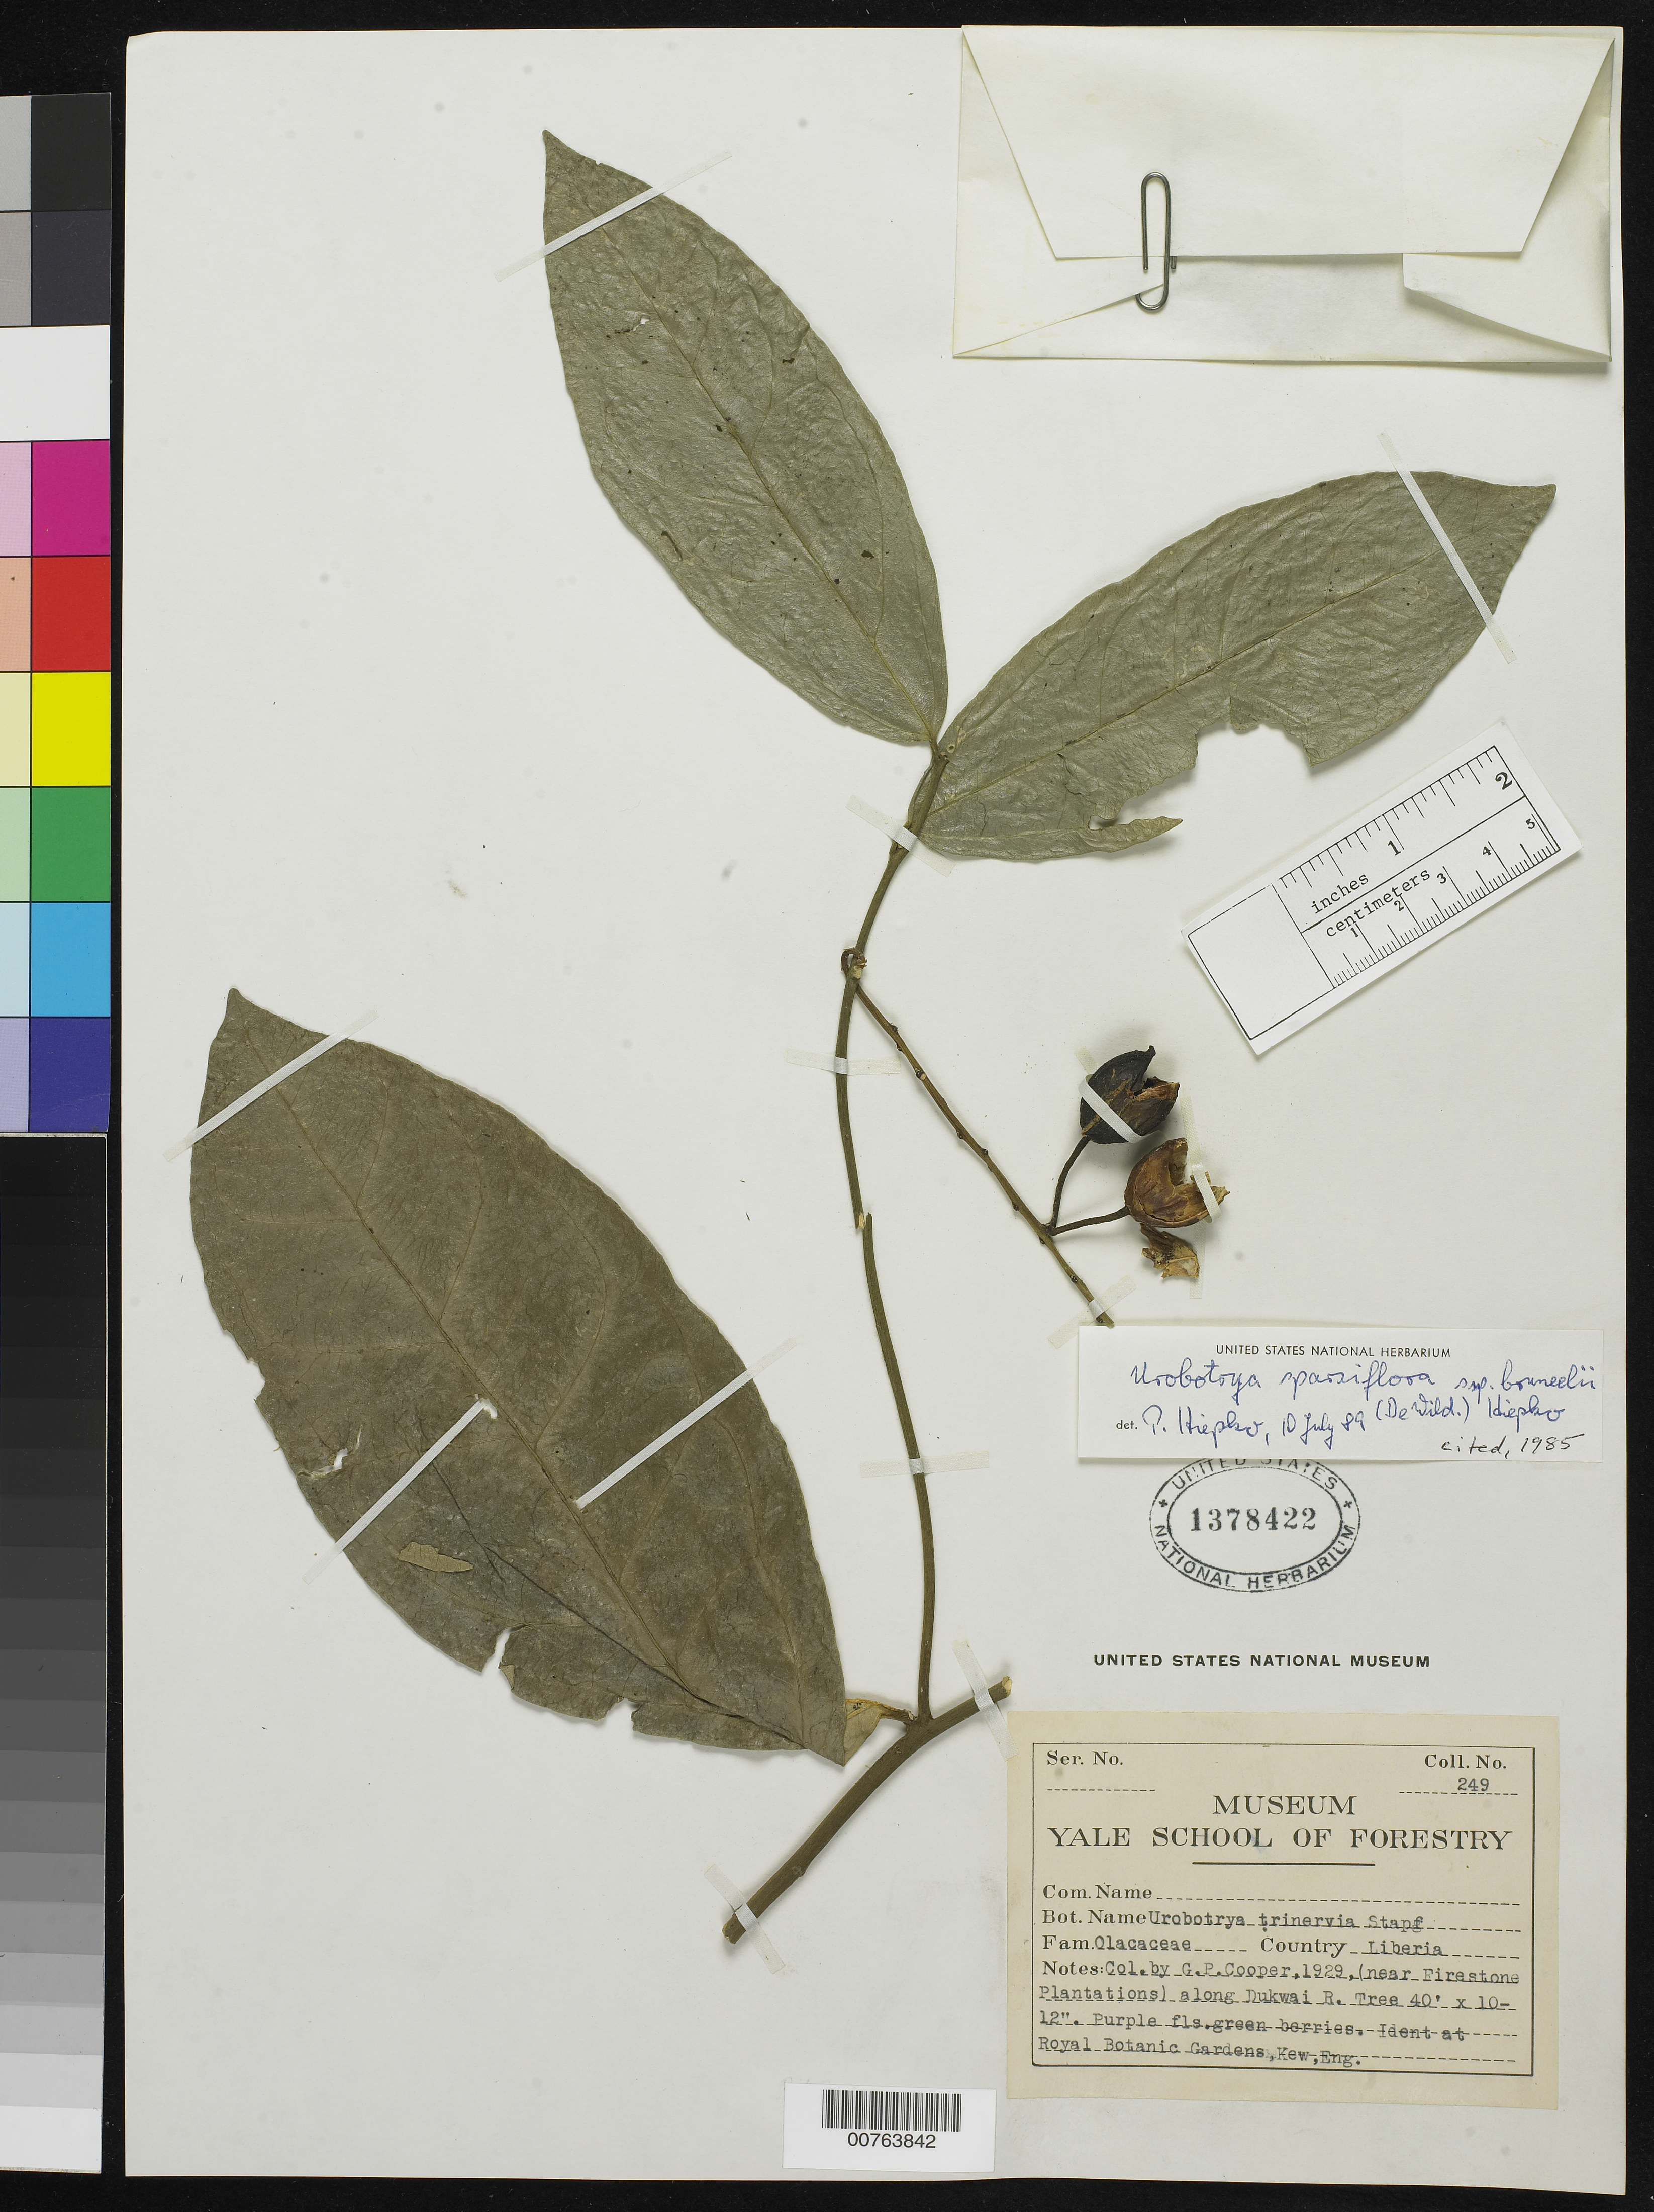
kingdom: Plantae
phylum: Tracheophyta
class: Magnoliopsida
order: Santalales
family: Opiliaceae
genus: Urobotrya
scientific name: Urobotrya sparsiflora subsp. bruneelii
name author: (Engl.) Hiepko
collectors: G. Cooper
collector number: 249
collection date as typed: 1929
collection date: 1929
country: Liberia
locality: (near Firestone Plantations) along Dukwai River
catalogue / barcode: US 1378422